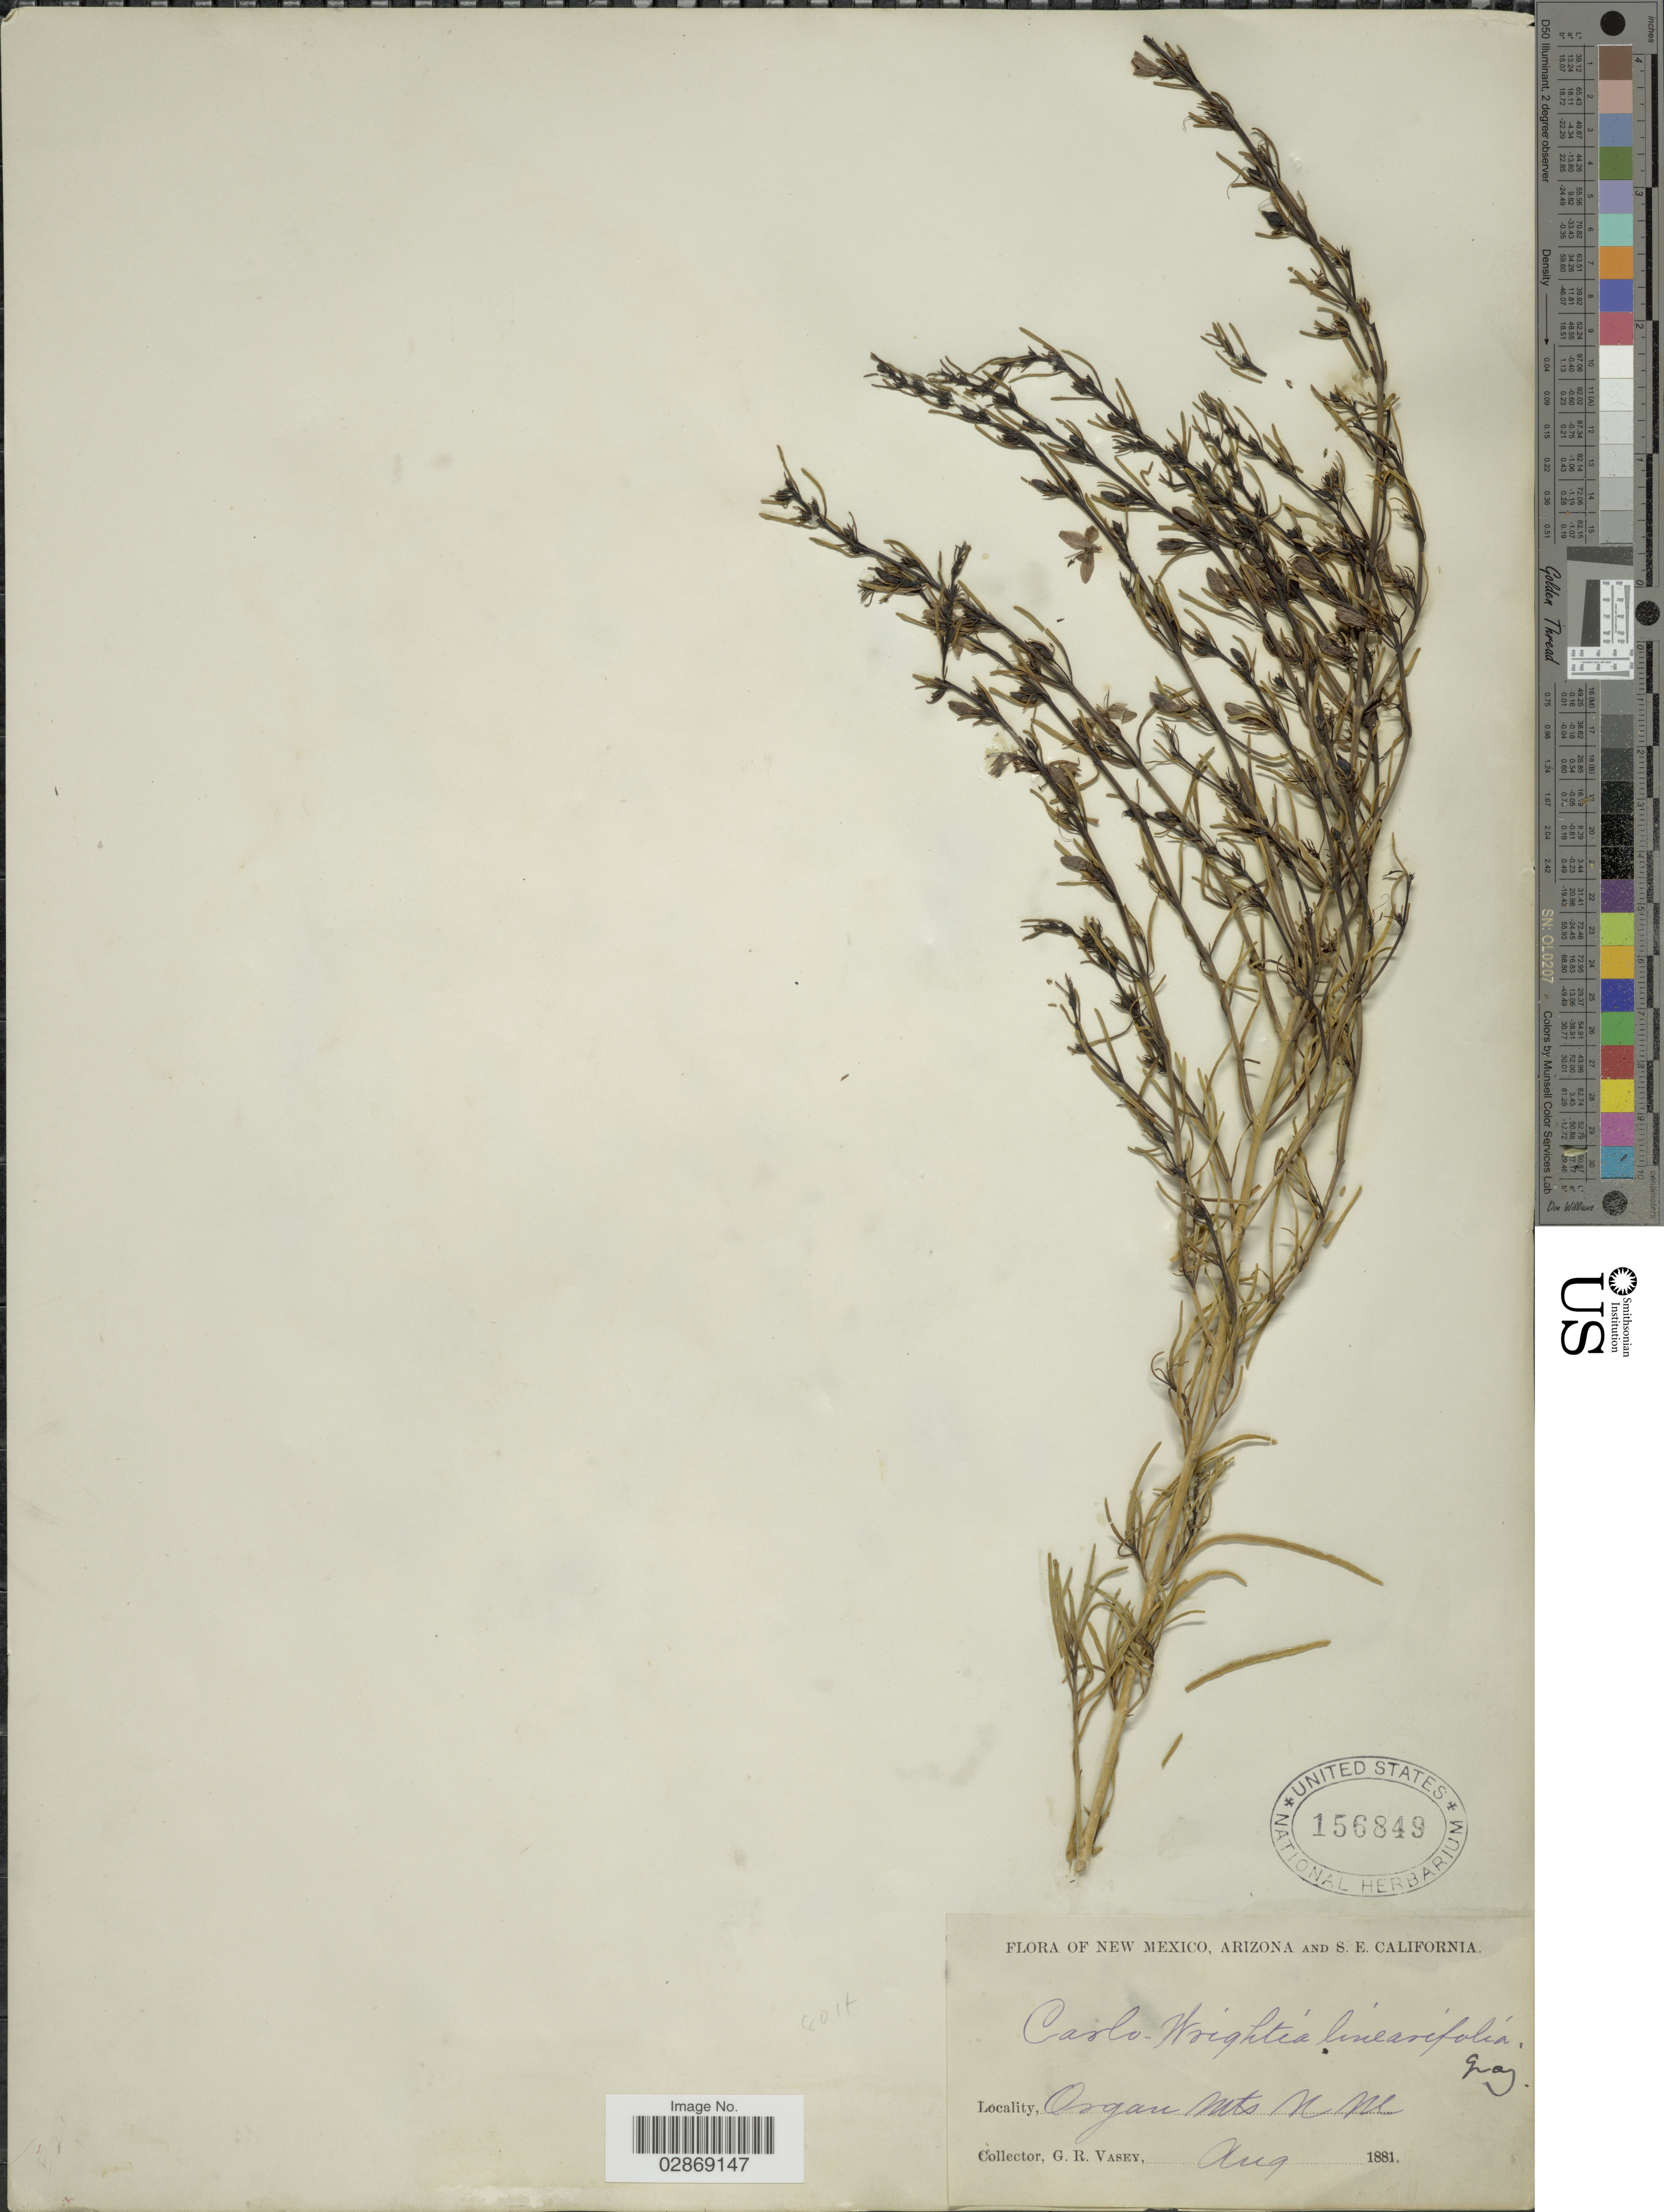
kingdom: Plantae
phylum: Tracheophyta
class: Magnoliopsida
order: Lamiales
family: Acanthaceae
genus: Carlowrightia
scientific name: Carlowrightia linearifolia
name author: (Torr.) A. Gray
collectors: G. R. Vasey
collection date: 1881-08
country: United States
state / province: New Mexico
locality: Organ Mts., N. M.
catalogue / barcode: US 156849